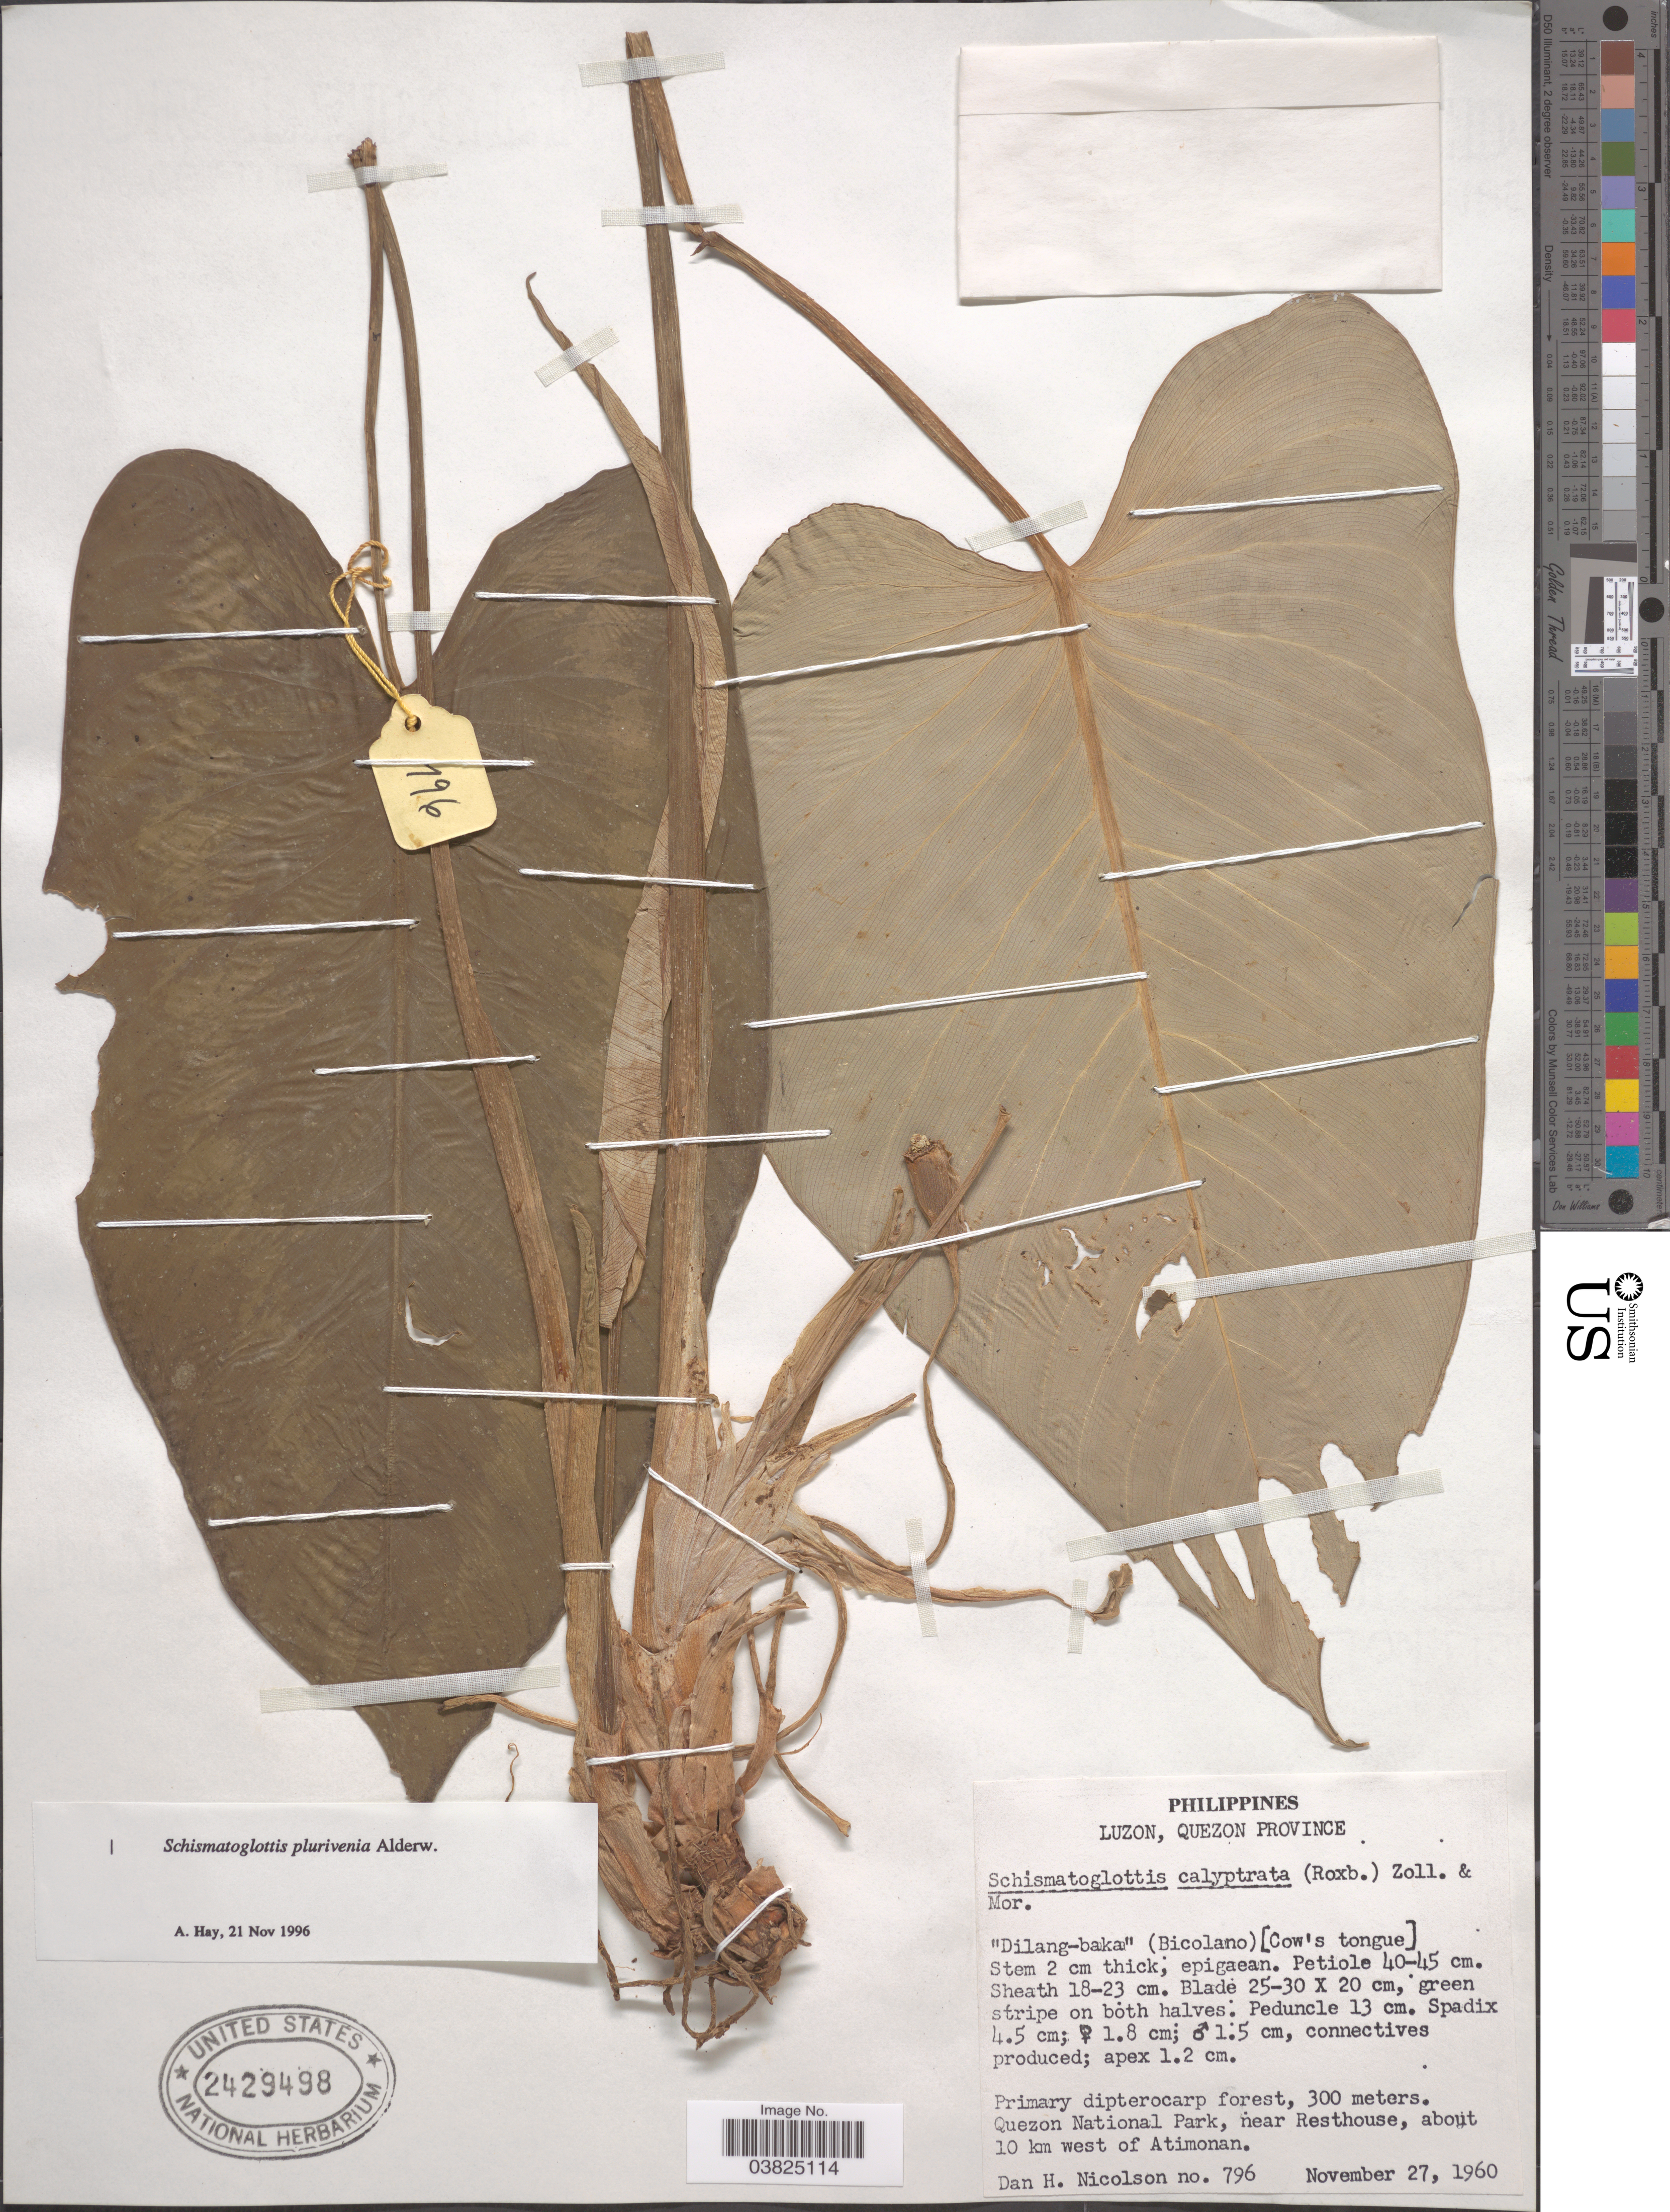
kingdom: Plantae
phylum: Tracheophyta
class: Liliopsida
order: Alismatales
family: Araceae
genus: Schismatoglottis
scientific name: Schismatoglottis plurivenia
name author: Alderw.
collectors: D. H. Nicolson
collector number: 796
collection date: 1960-11-27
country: Philippines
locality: Luzon, Quezon Province. Quezon National Park, near Resthouse, about 10 km west of Atimonan.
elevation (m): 300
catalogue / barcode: US 2429498